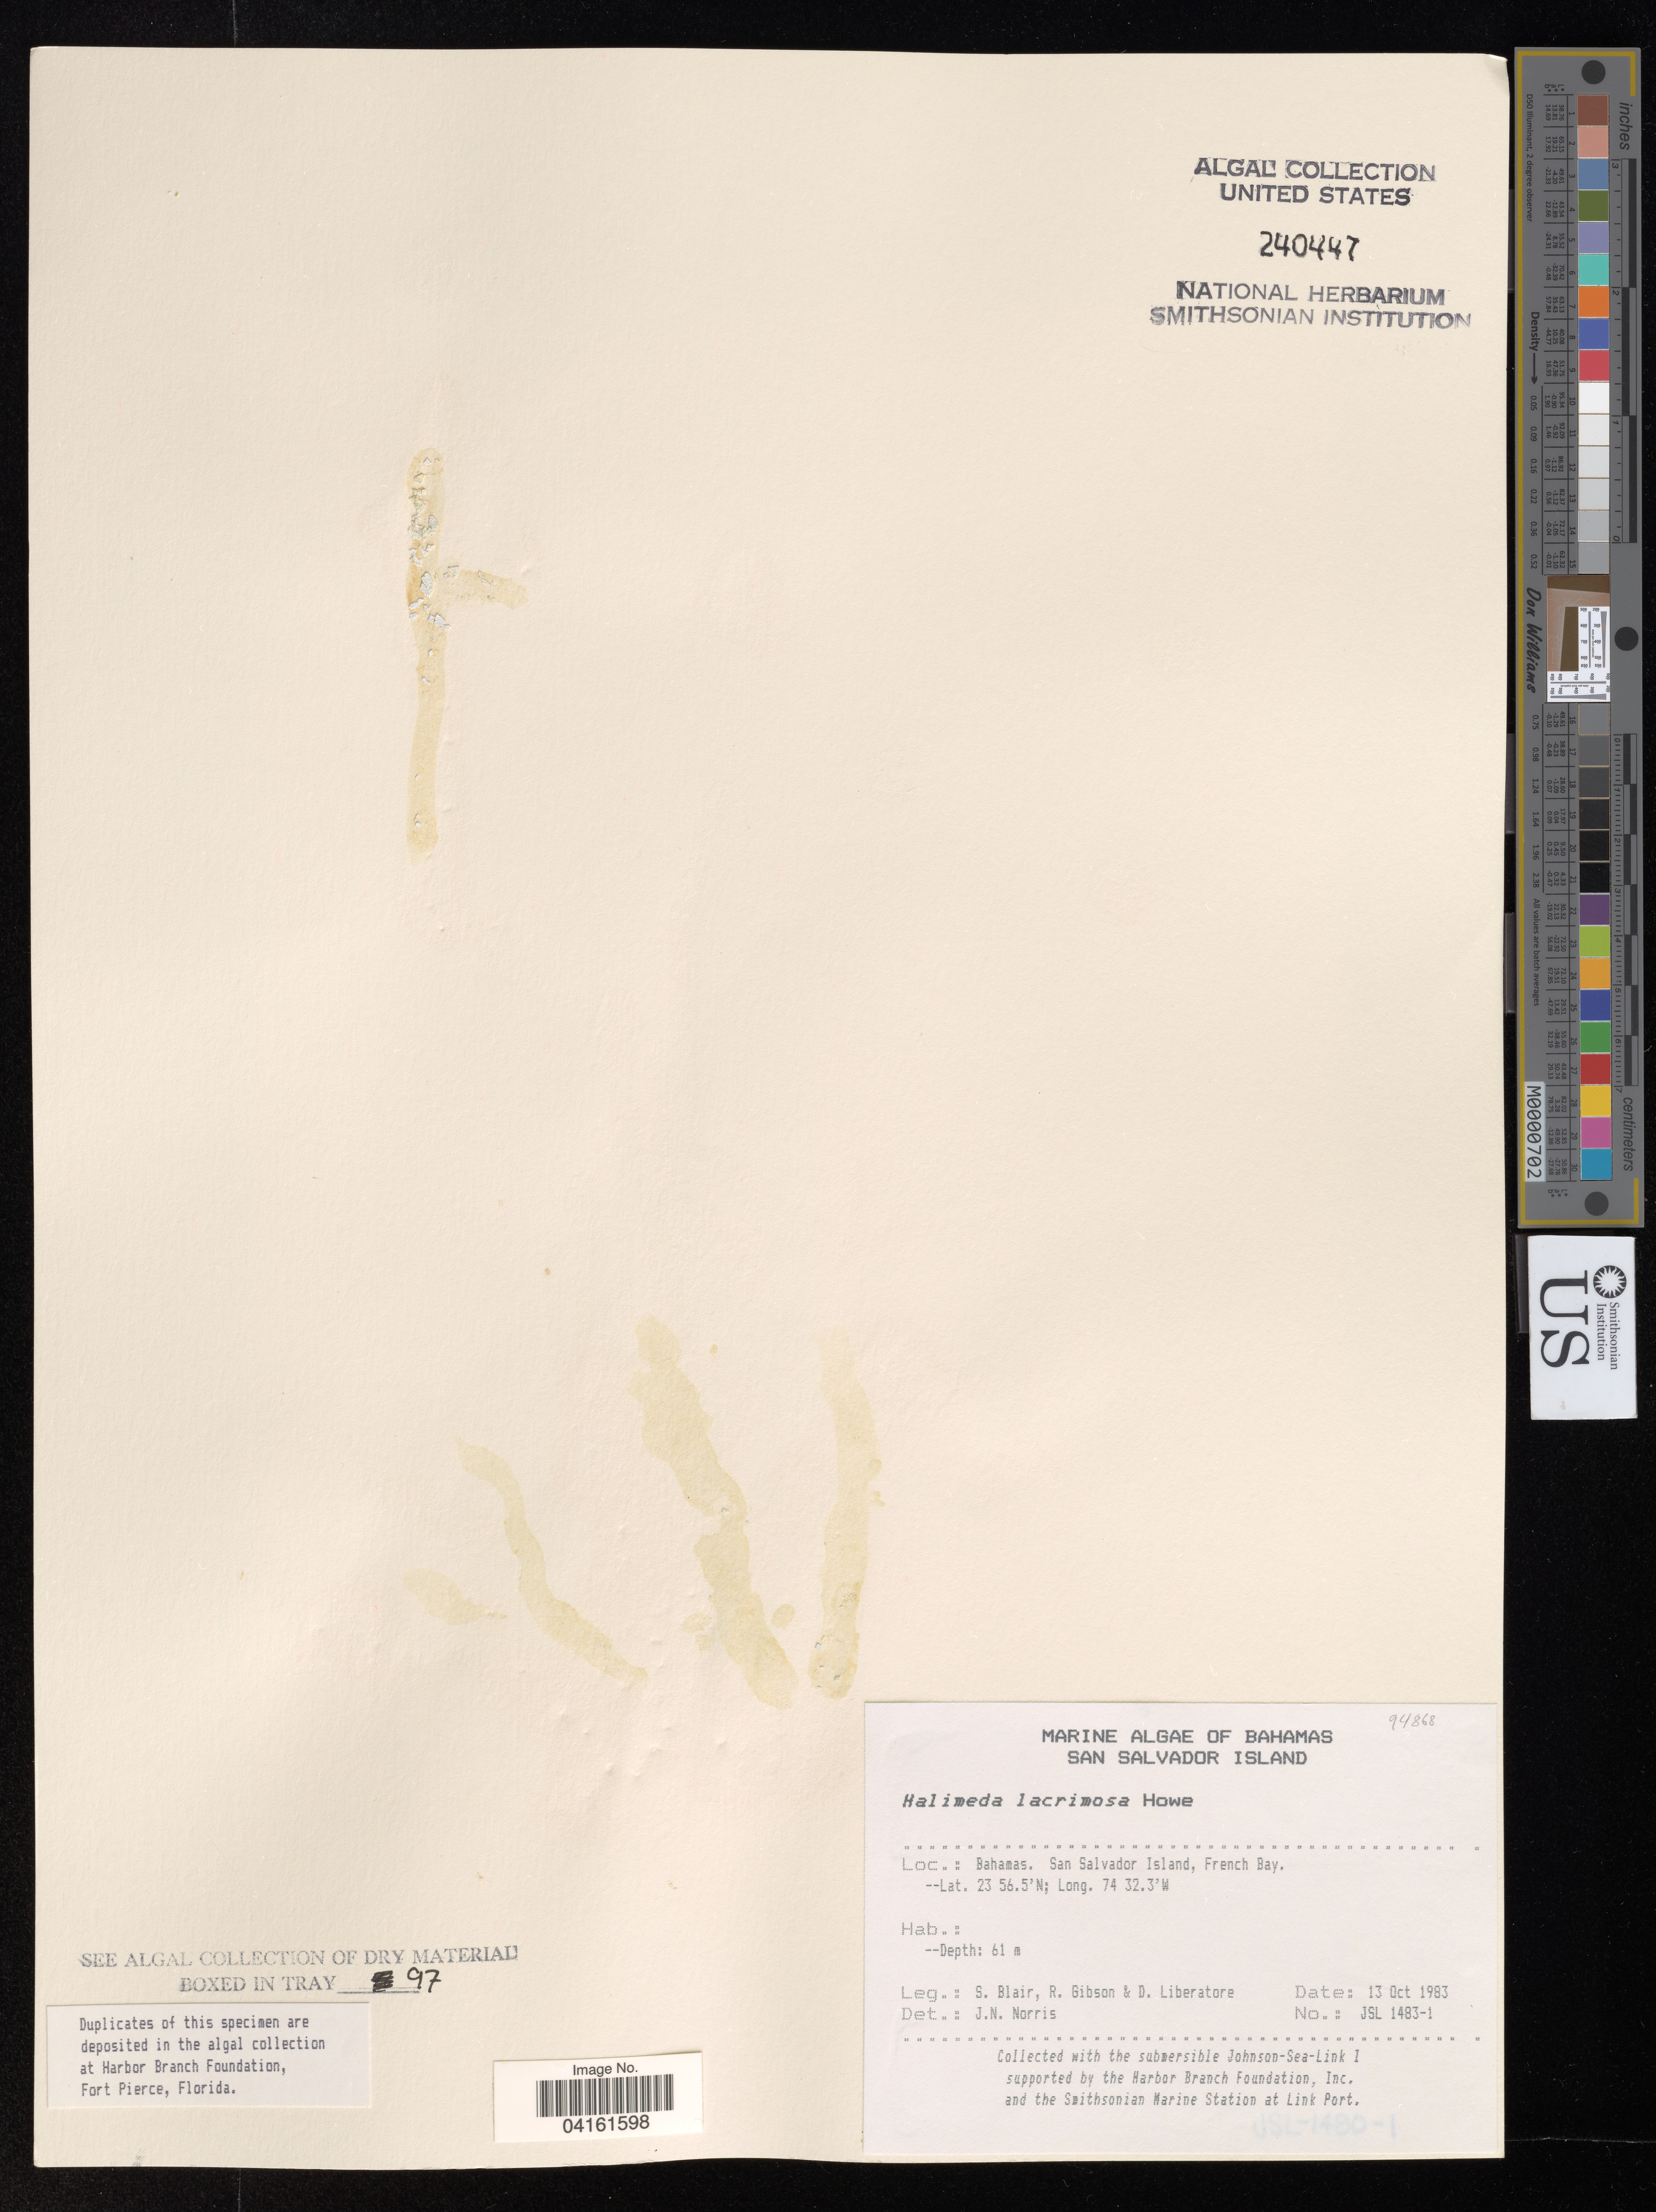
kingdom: Plantae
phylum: Chlorophyta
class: Ulvophyceae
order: Bryopsidales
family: Halimedaceae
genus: Halimeda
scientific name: Halimeda lacrimosa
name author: M. Howe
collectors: S. M. Blair, R. Gibson & D. Liberatore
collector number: JSL 1483-1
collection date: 1983-10-13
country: Bahamas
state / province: San Salvador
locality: San Salvador Island. French bay.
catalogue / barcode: US 240447